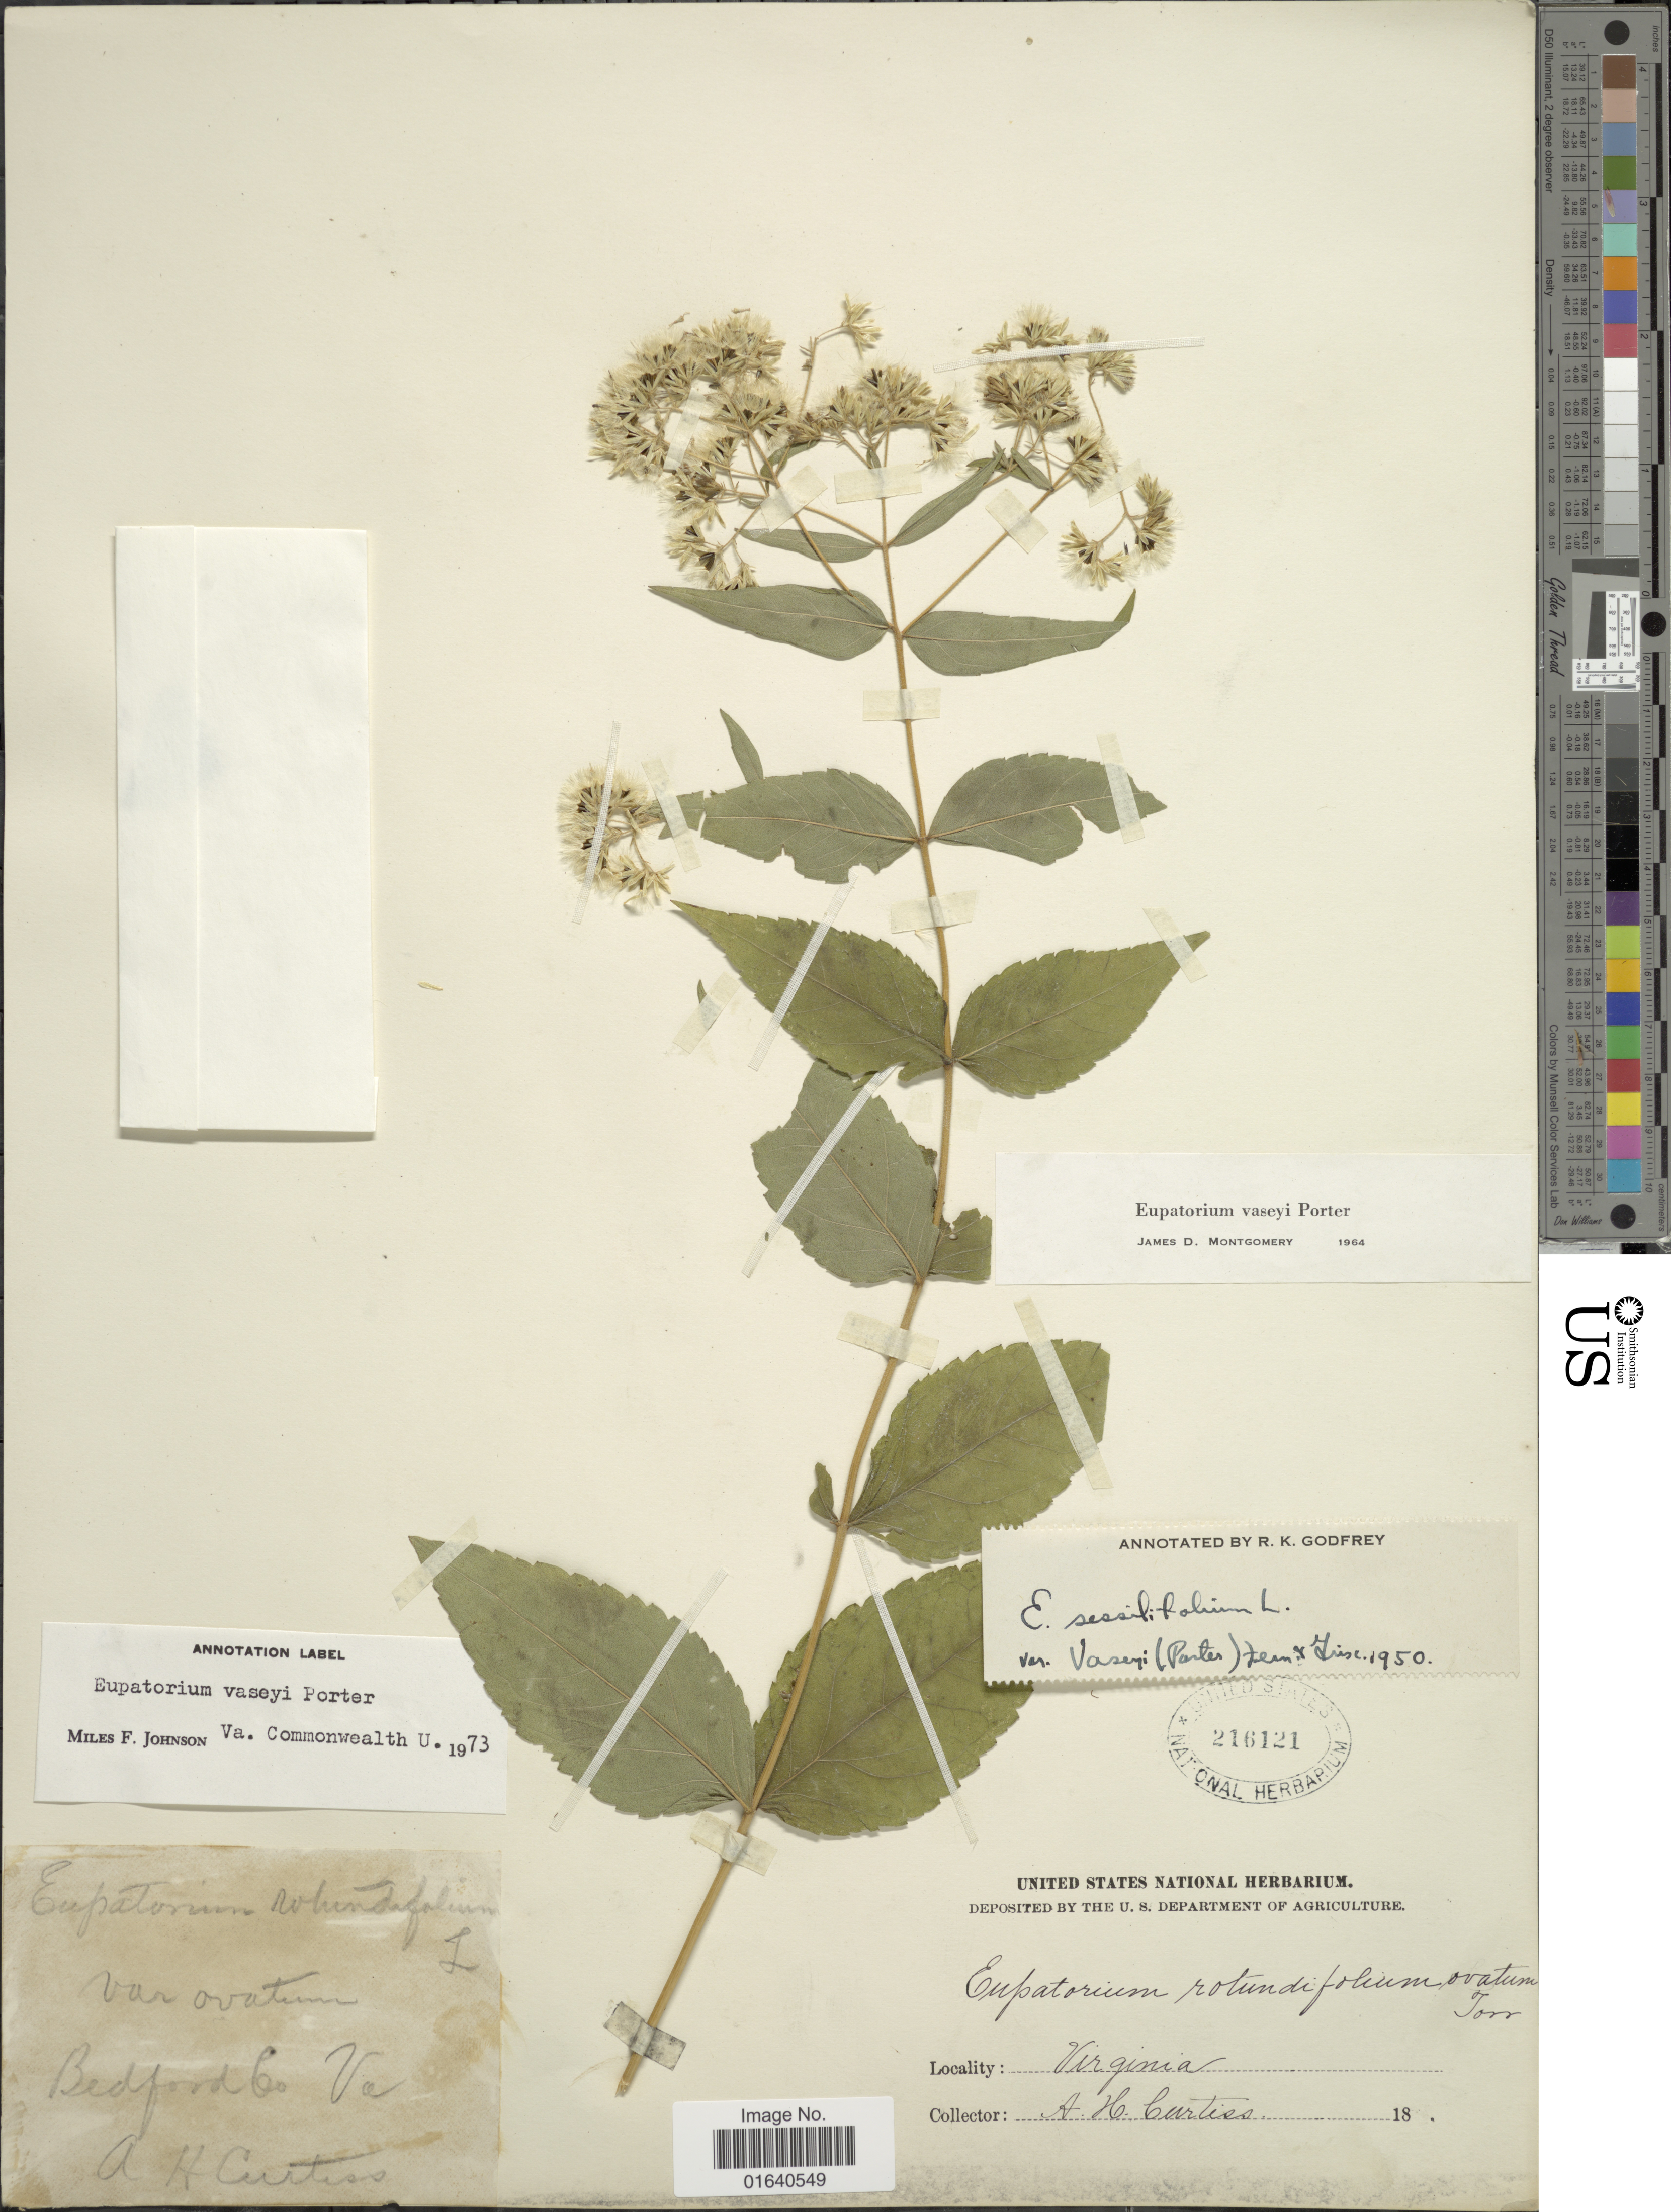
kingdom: Plantae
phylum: Tracheophyta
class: Magnoliopsida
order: Asterales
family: Asteraceae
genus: Eupatorium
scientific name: Eupatorium vaseyi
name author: Porter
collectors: A. H. Curtiss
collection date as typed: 18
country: United States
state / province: Virginia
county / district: Bedford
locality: Bedford Co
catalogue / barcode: US 216121